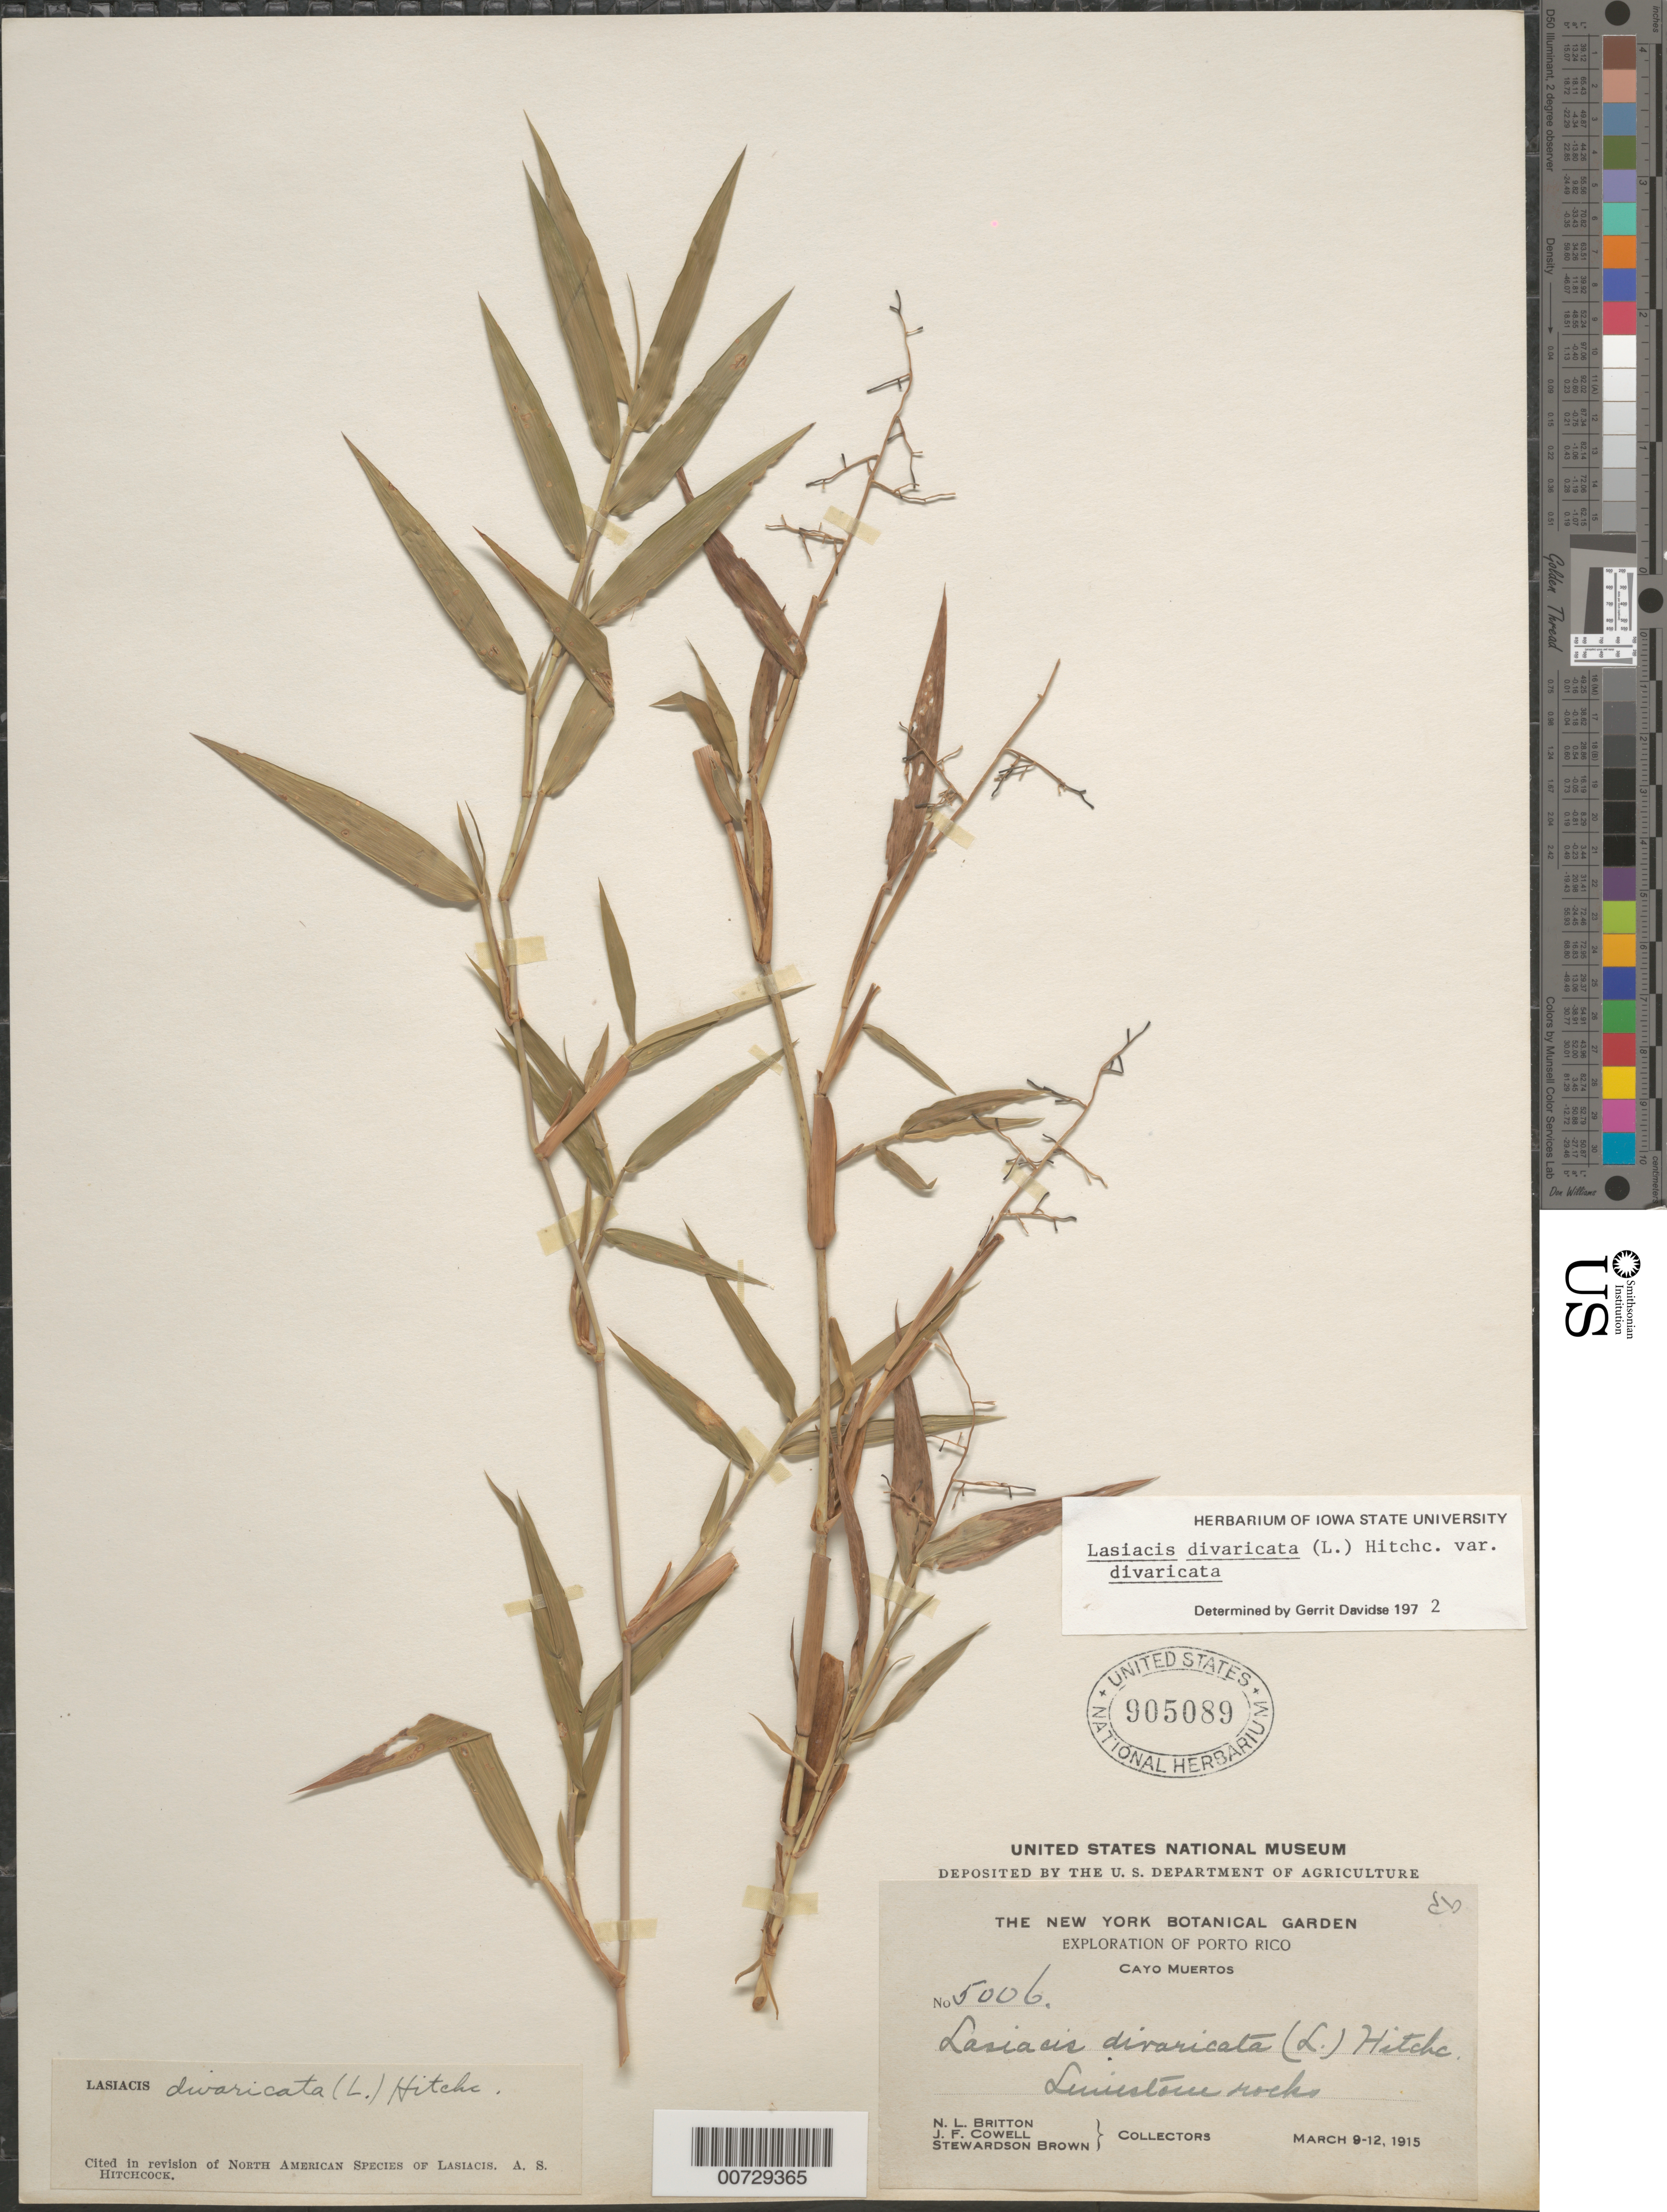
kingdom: Plantae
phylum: Tracheophyta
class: Liliopsida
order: Poales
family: Poaceae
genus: Lasiacis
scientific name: Lasiacis divaricata var. divaricata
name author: (L.) Hitchc.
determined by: Davidse, Gerrit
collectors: N. Britton, J. F. Cowell & S. Brown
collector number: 5006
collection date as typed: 09 Mar 1915 to 12 Mar 1915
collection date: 1915-03-09/1915-03-12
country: Puerto Rico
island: Caja de Muerto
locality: Cayo Muertos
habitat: Limestone rocks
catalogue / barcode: US 905089